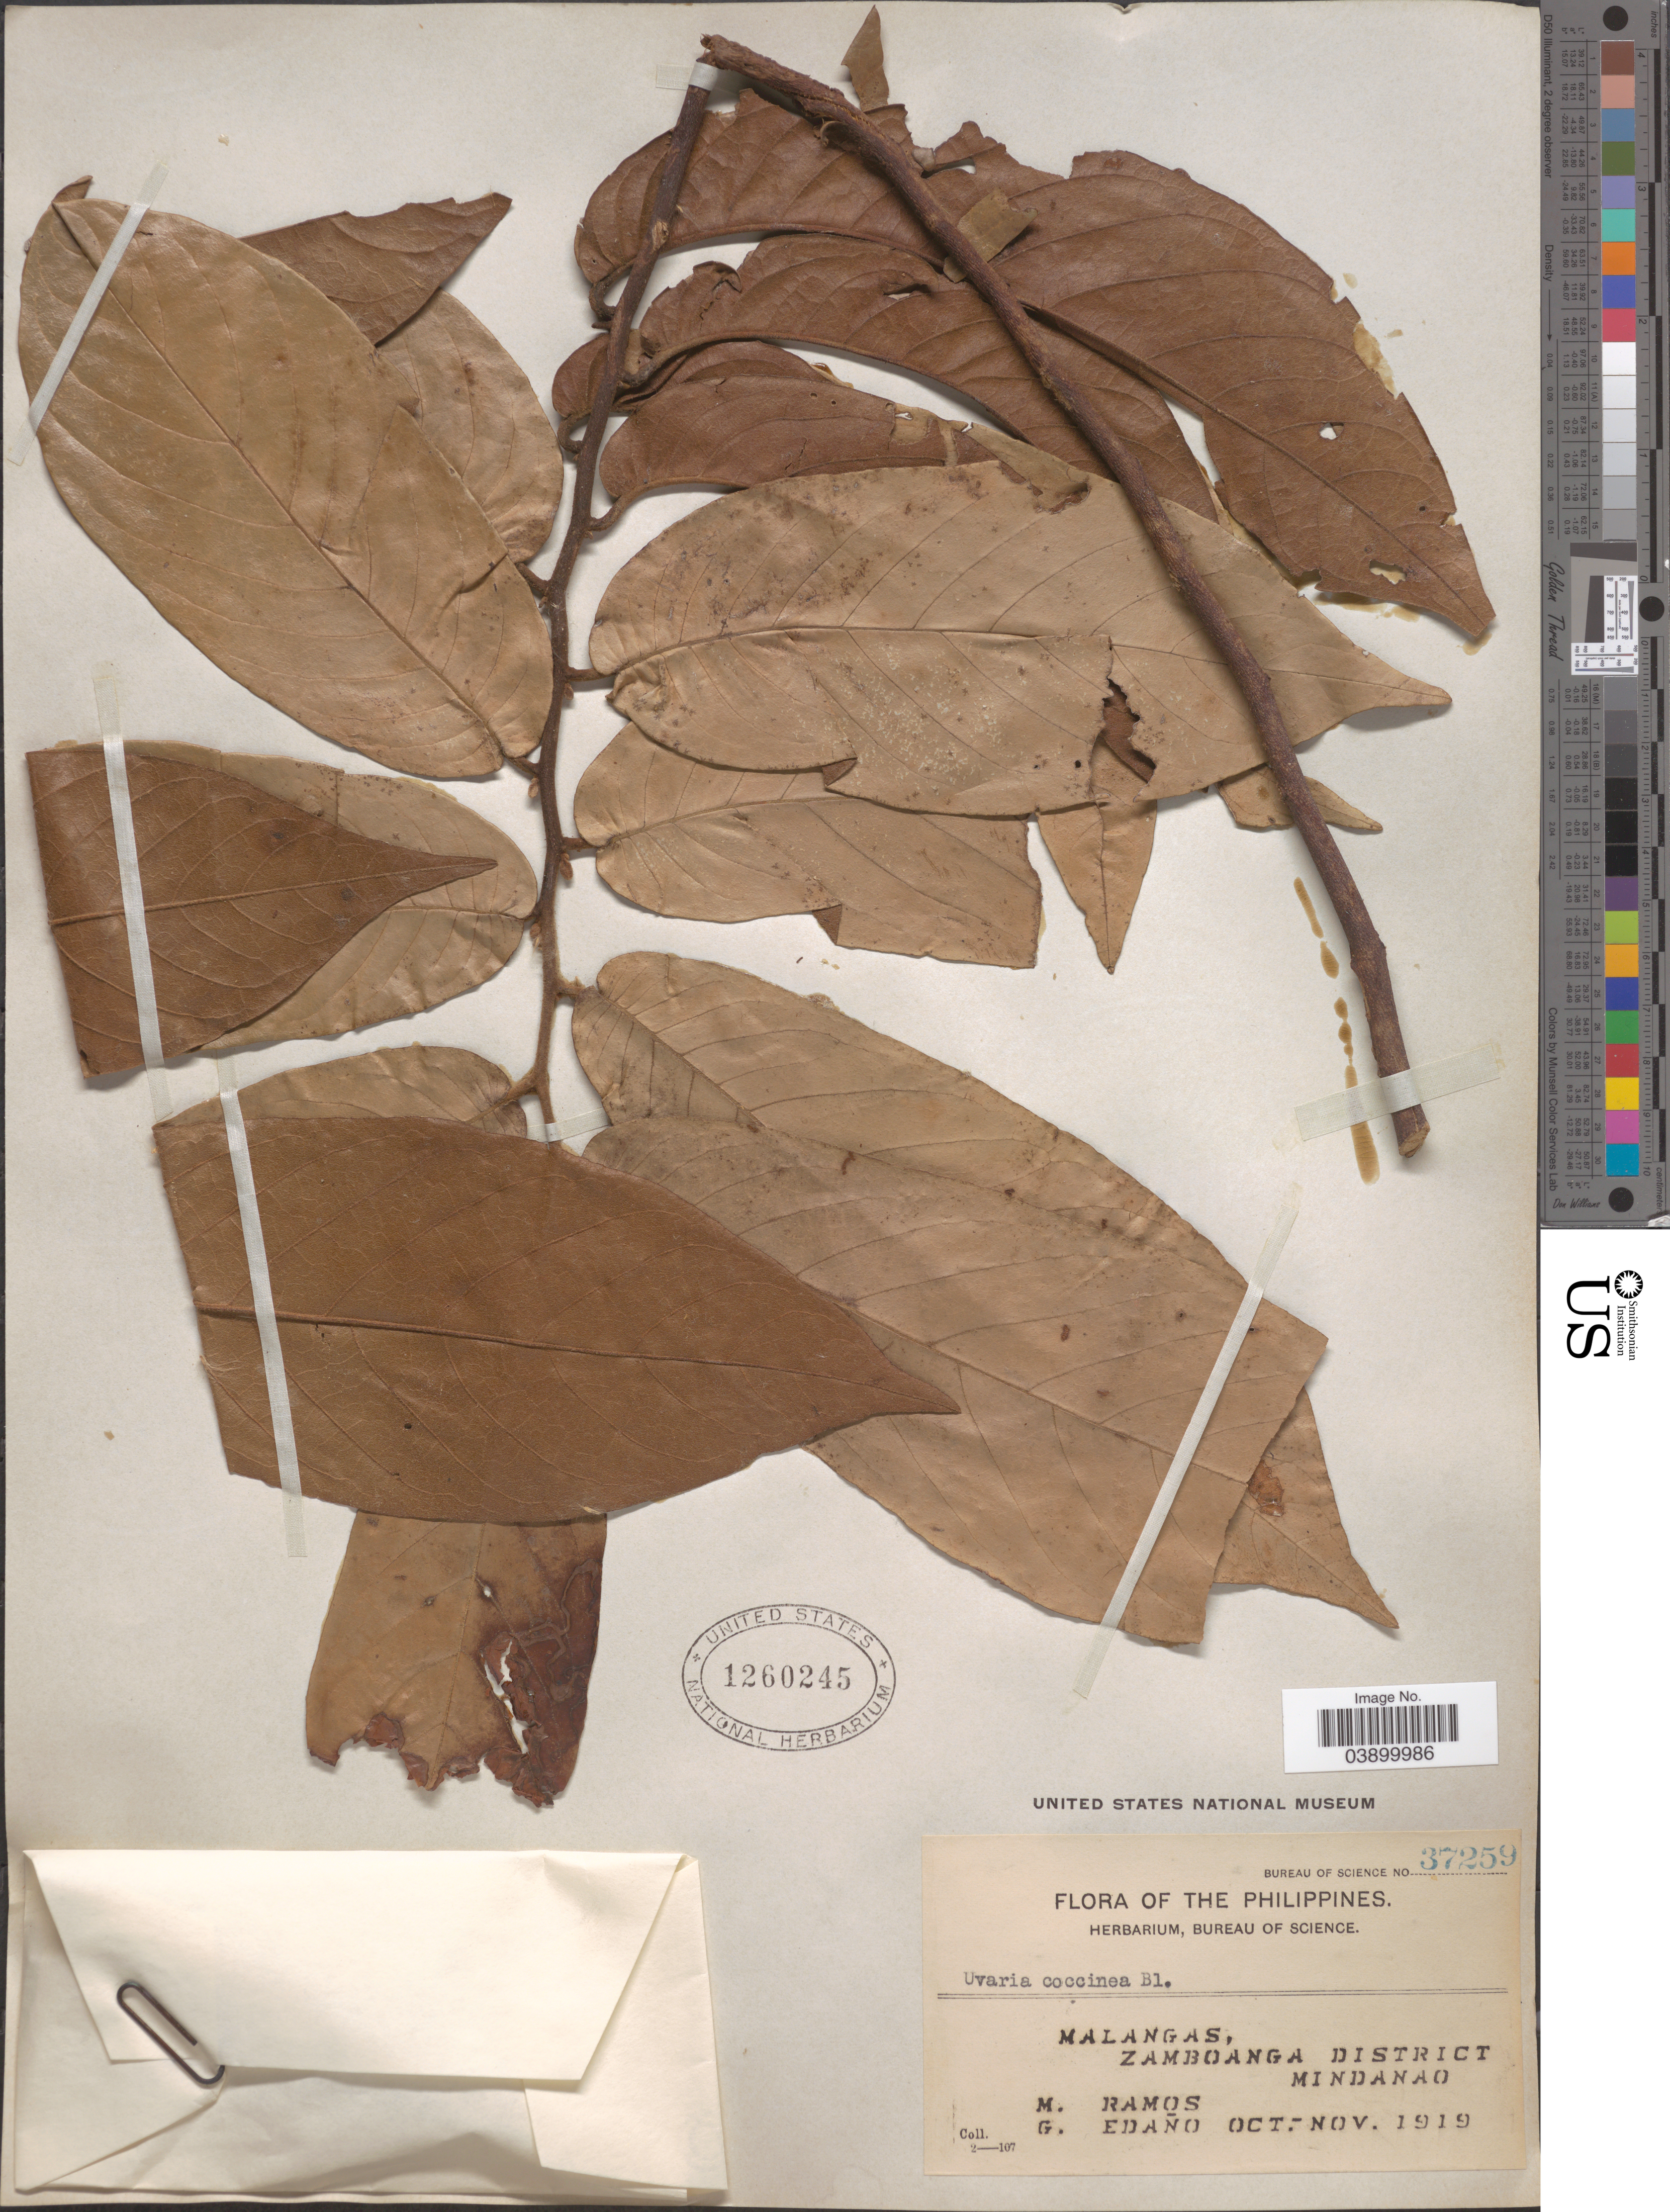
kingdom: Plantae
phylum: Tracheophyta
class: Magnoliopsida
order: Magnoliales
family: Annonaceae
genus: Uvaria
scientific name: Uvaria sp.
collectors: M. Ramos & G. Edaño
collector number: Bureau of Science 37259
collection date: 1919-10/1919-11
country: Philippines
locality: Malangas, Zamboanga District. Mindanao.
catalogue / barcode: US 1260245